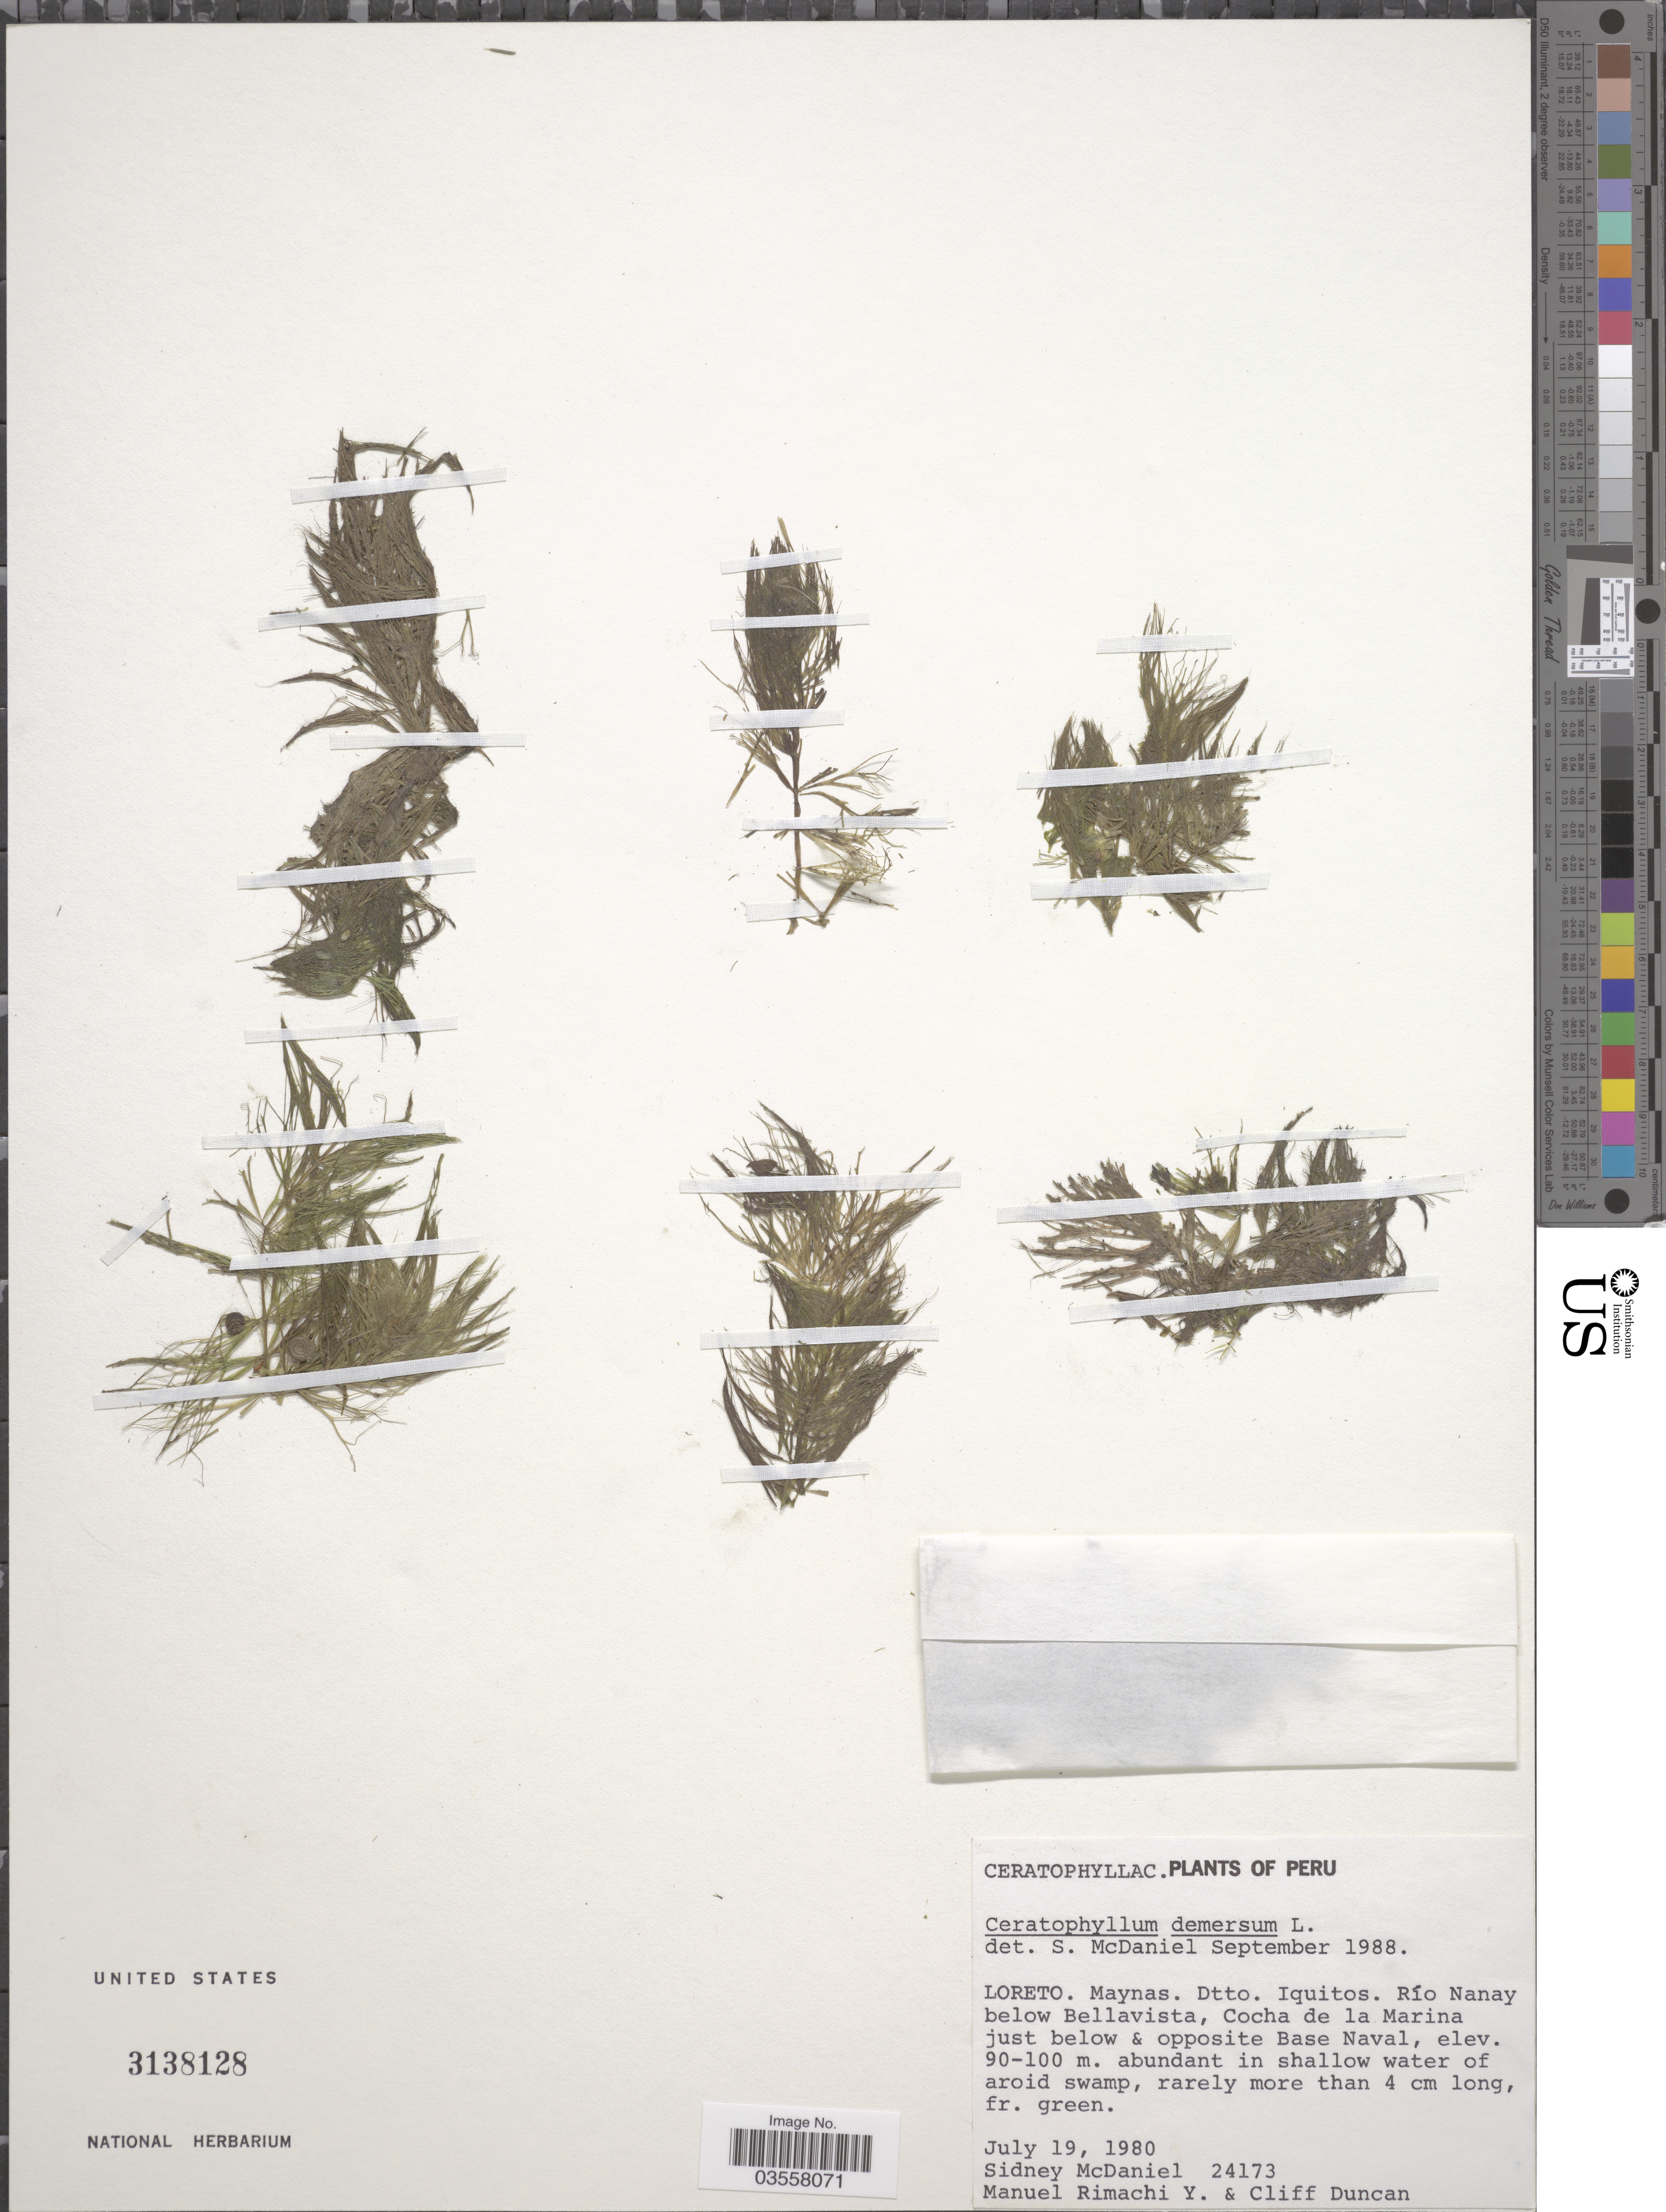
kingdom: Plantae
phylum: Tracheophyta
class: Magnoliopsida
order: Ceratophyllales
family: Ceratophyllaceae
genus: Ceratophyllum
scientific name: Ceratophyllum demersum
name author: L.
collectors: S. McDaniel, M. Rimachi Y. & C. Duncan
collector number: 24173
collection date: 1980-07-19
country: Peru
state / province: Loreto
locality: Maynas. Maynas. Dtto. Iquitos. Río Nanay below Bellavista, Cocha de la Marina just below & opposite Base Naval.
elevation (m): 90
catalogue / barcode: US 3138128